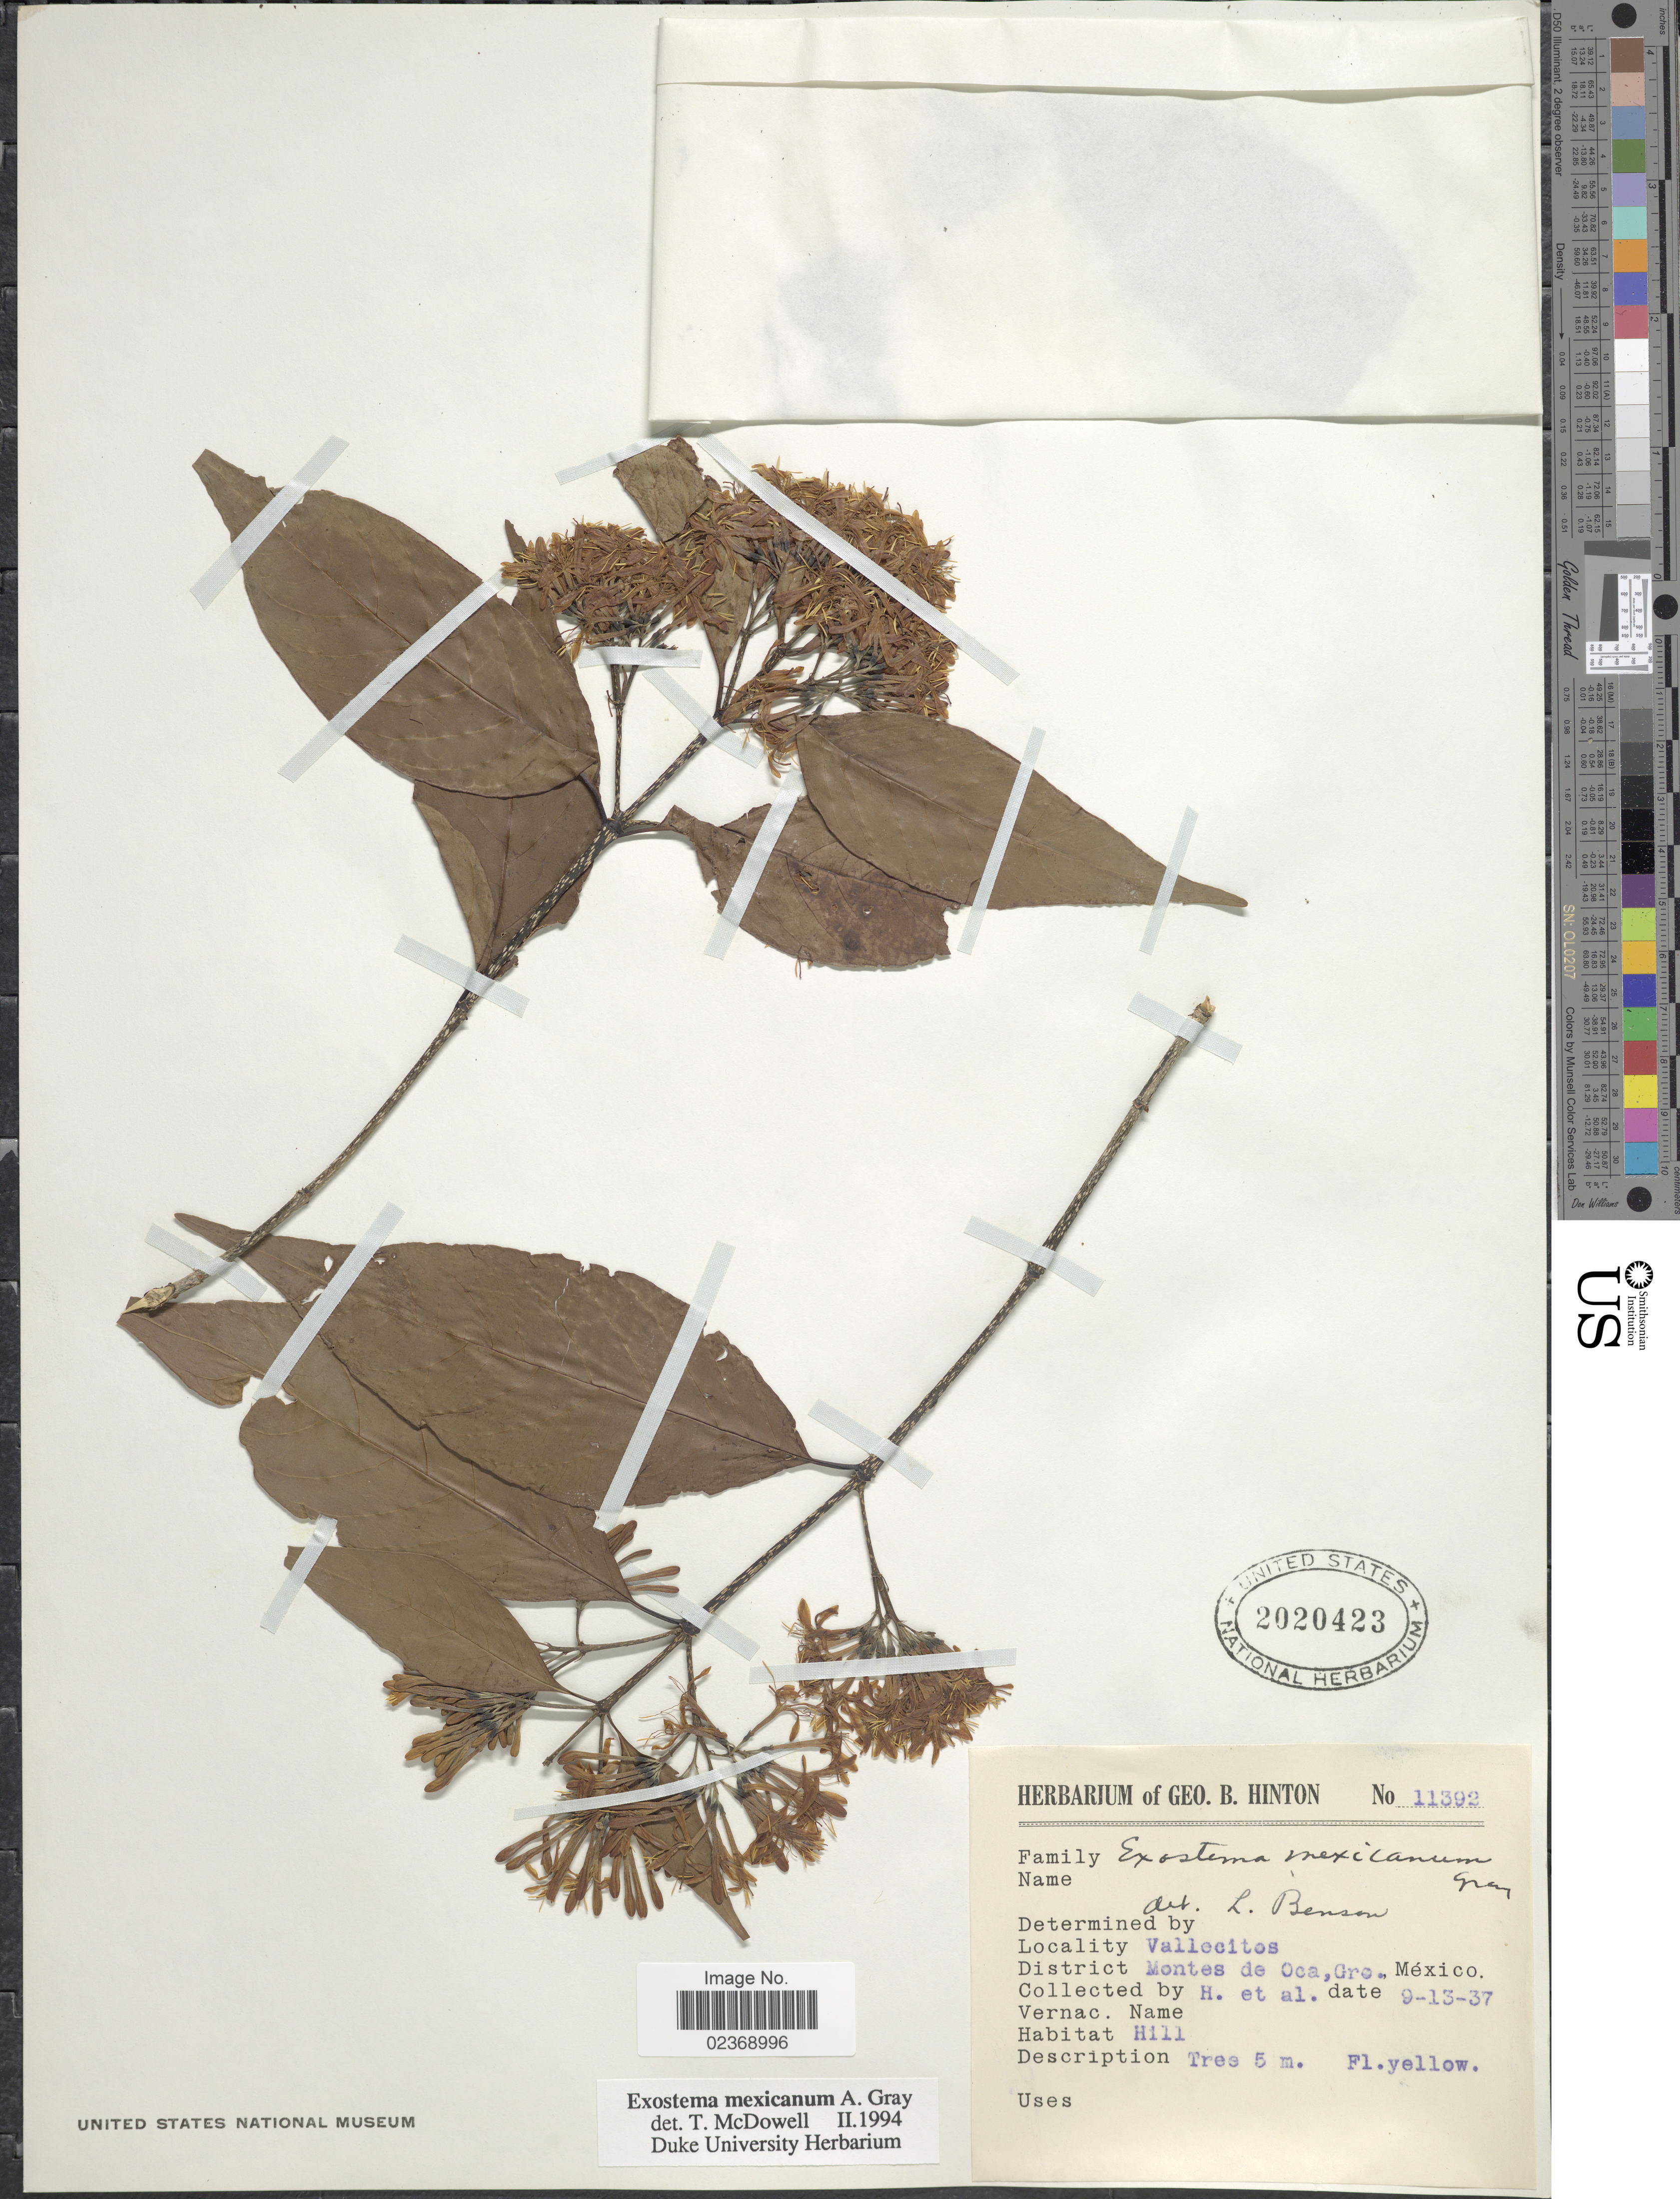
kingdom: Plantae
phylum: Tracheophyta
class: Magnoliopsida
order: Gentianales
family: Rubiaceae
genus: Exostema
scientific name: Exostema mexicanum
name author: A. Gray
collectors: G. B. Hinton & et al.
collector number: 11392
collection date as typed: Transcribed d/m/y: 13/9/37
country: Mexico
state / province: Guerrero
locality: Vallecitos, District Montes de Oca, Hill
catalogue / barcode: US 2020423